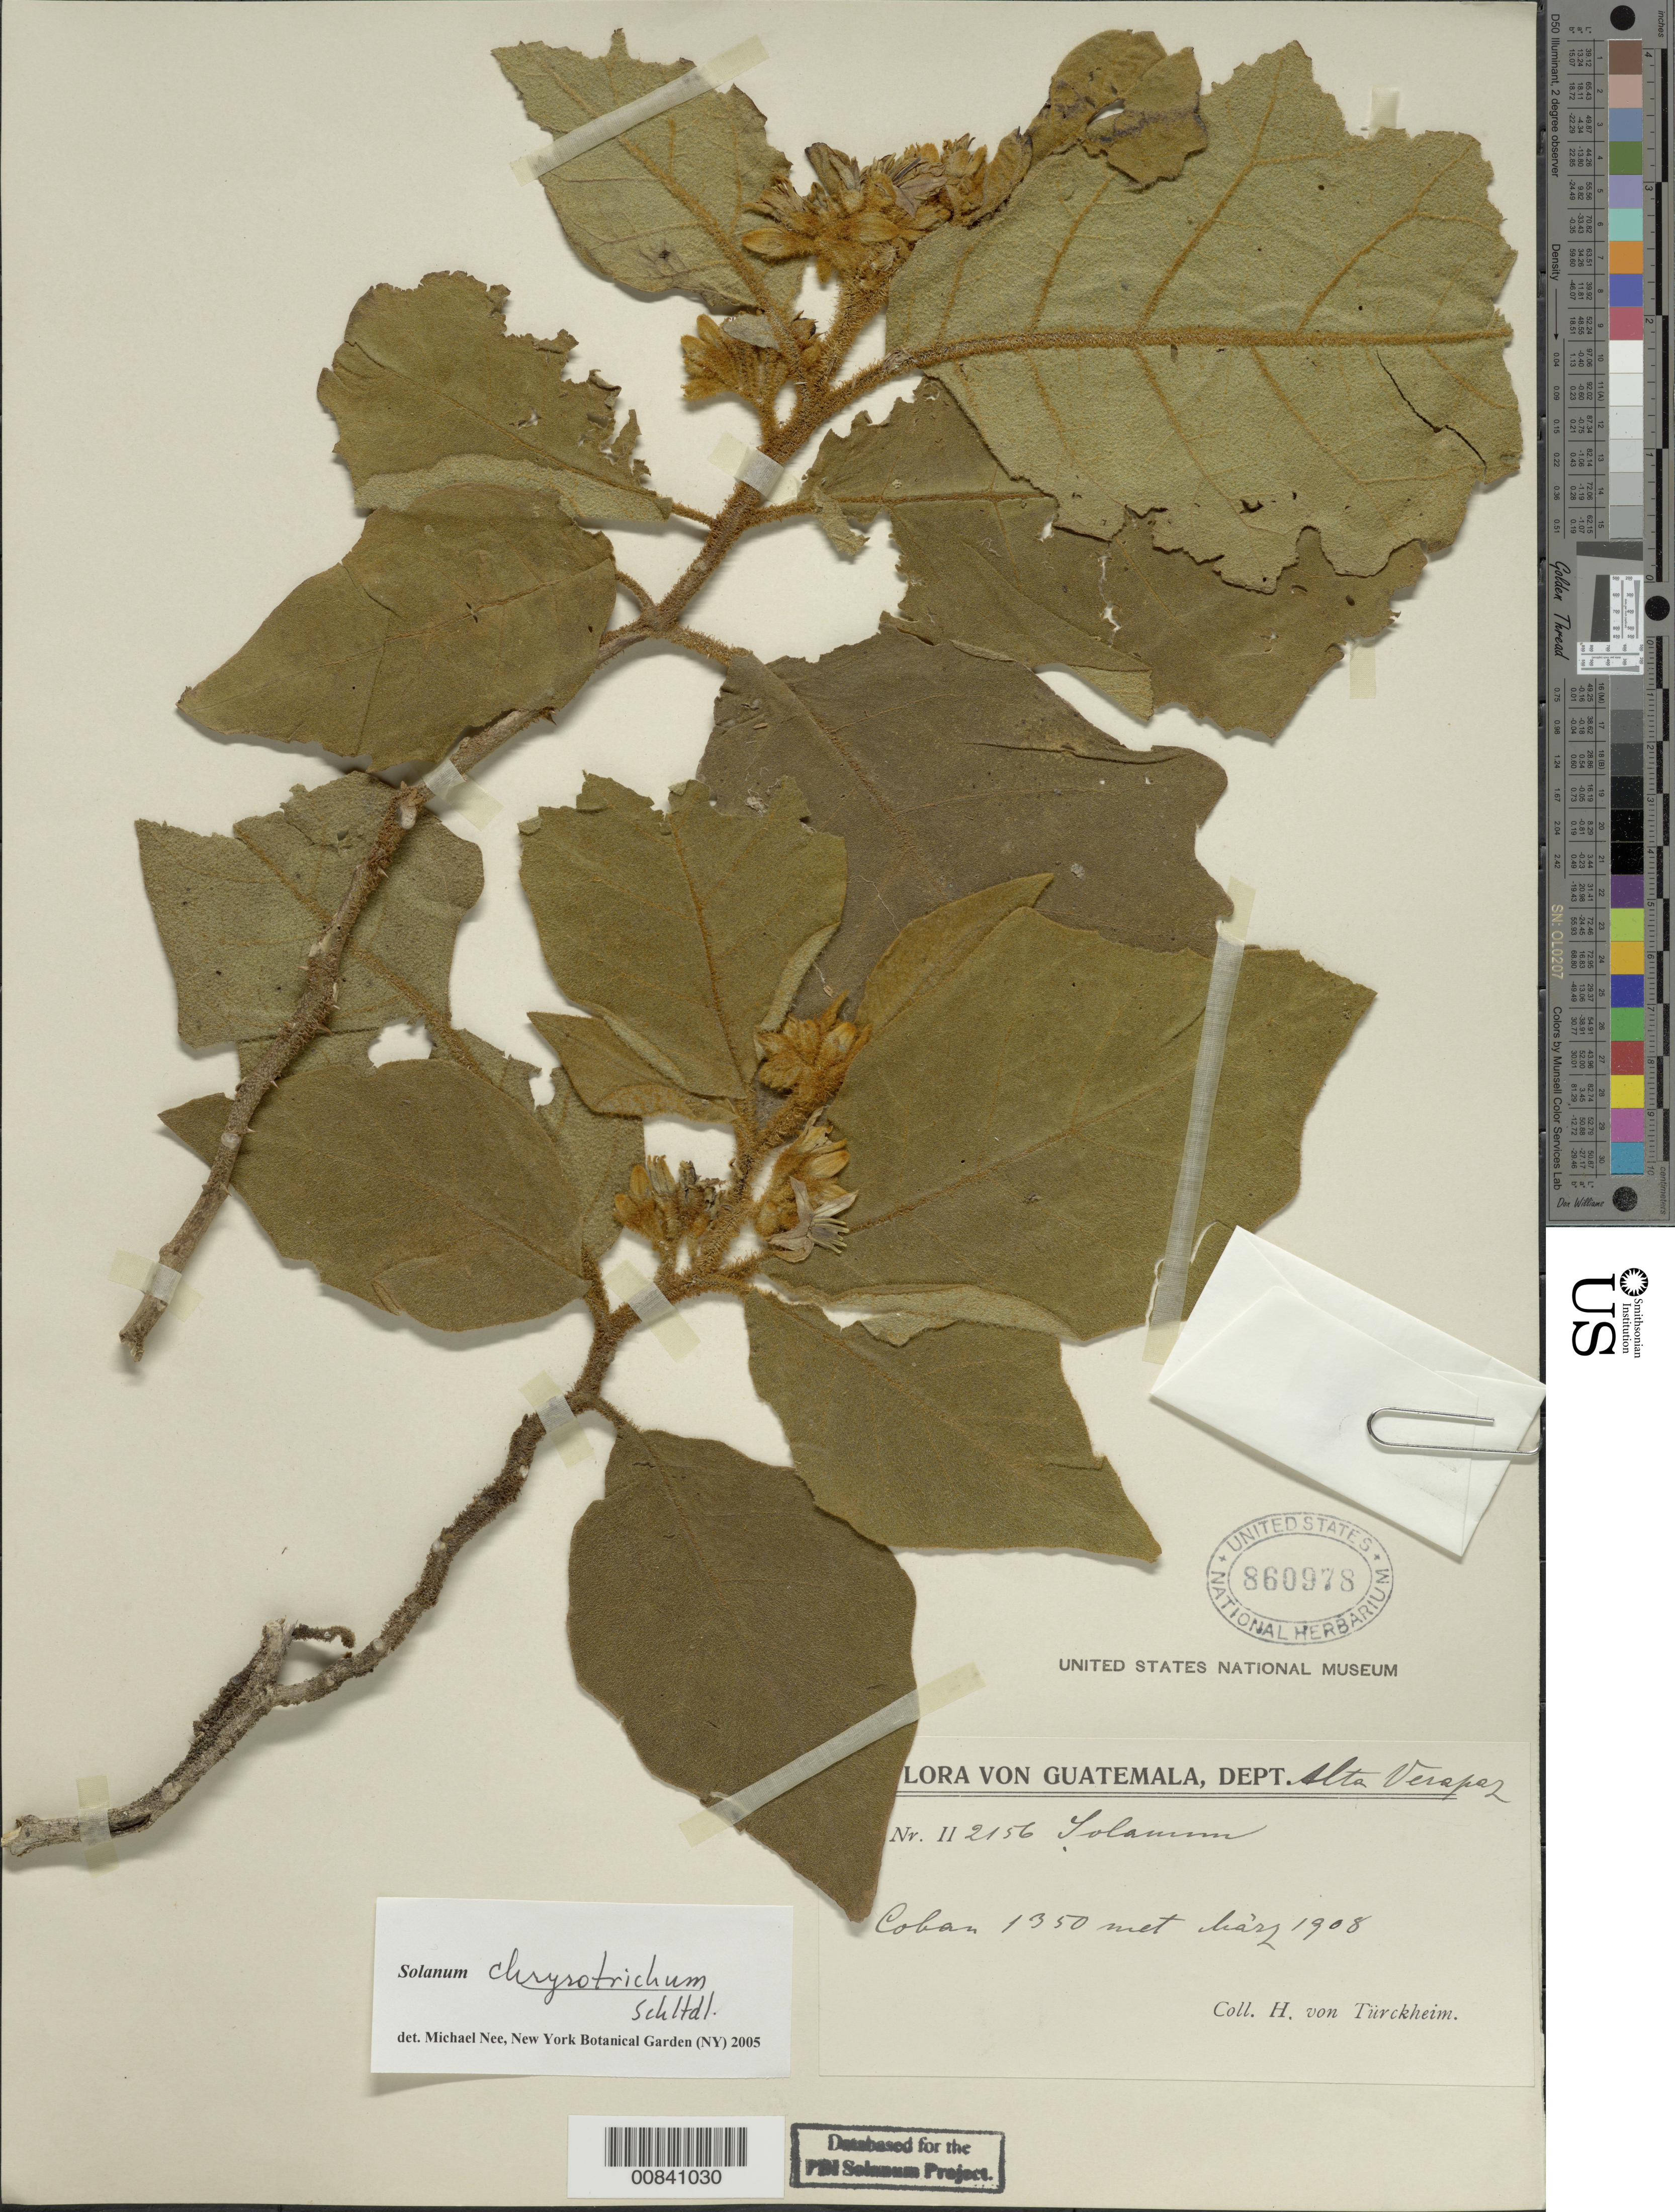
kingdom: Plantae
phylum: Tracheophyta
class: Magnoliopsida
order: Solanales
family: Solanaceae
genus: Solanum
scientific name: Solanum chrysotrichum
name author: Schltdl.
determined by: Nee, Michael H.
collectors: H. von Türckheim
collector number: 2156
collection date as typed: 1908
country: Guatemala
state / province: Alta Verapaz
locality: Coban.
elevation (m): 1350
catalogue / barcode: US 860978